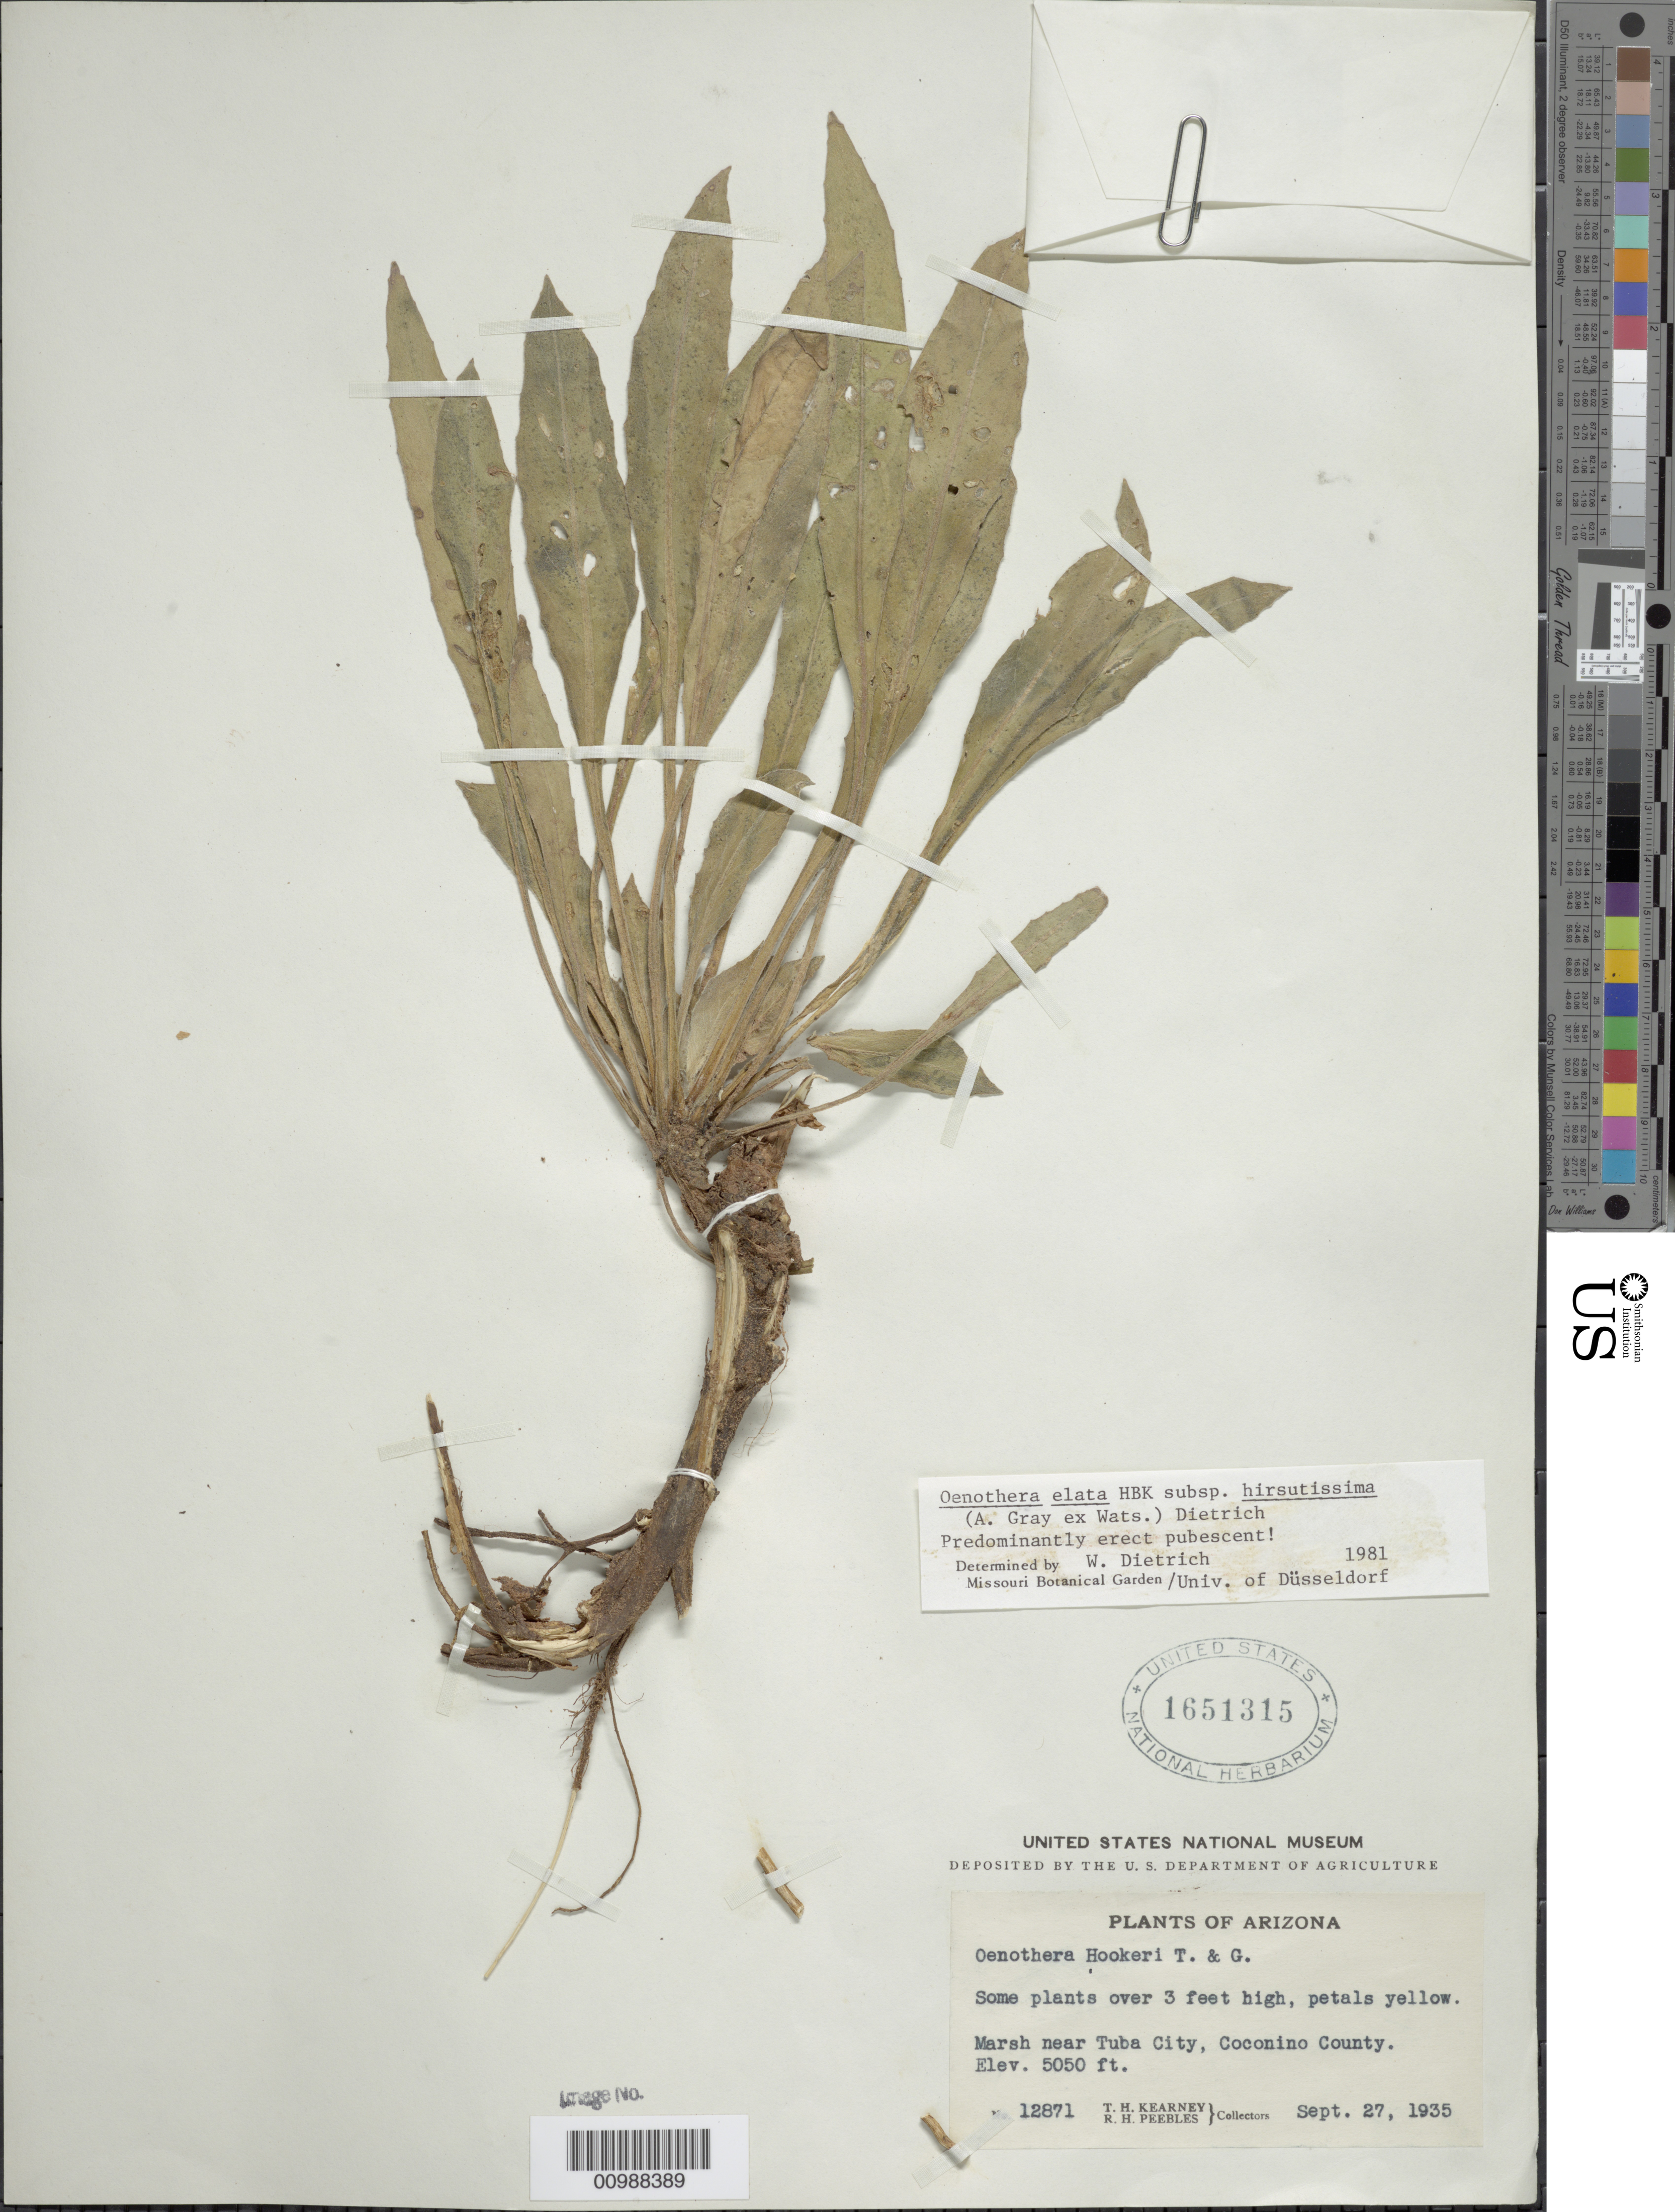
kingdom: Plantae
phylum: Tracheophyta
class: Magnoliopsida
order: Myrtales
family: Onagraceae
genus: Oenothera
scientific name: Oenothera elata subsp. hirsutissima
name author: (A. Gray ex S. Watson) W. Dietr.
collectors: T. H. Kearney & R. H. Peebles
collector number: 12871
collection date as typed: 27 Sep 1935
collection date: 1935-09-27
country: United States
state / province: Arizona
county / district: Coconino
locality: Marsh near Tuba City.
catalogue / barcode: US 1651315